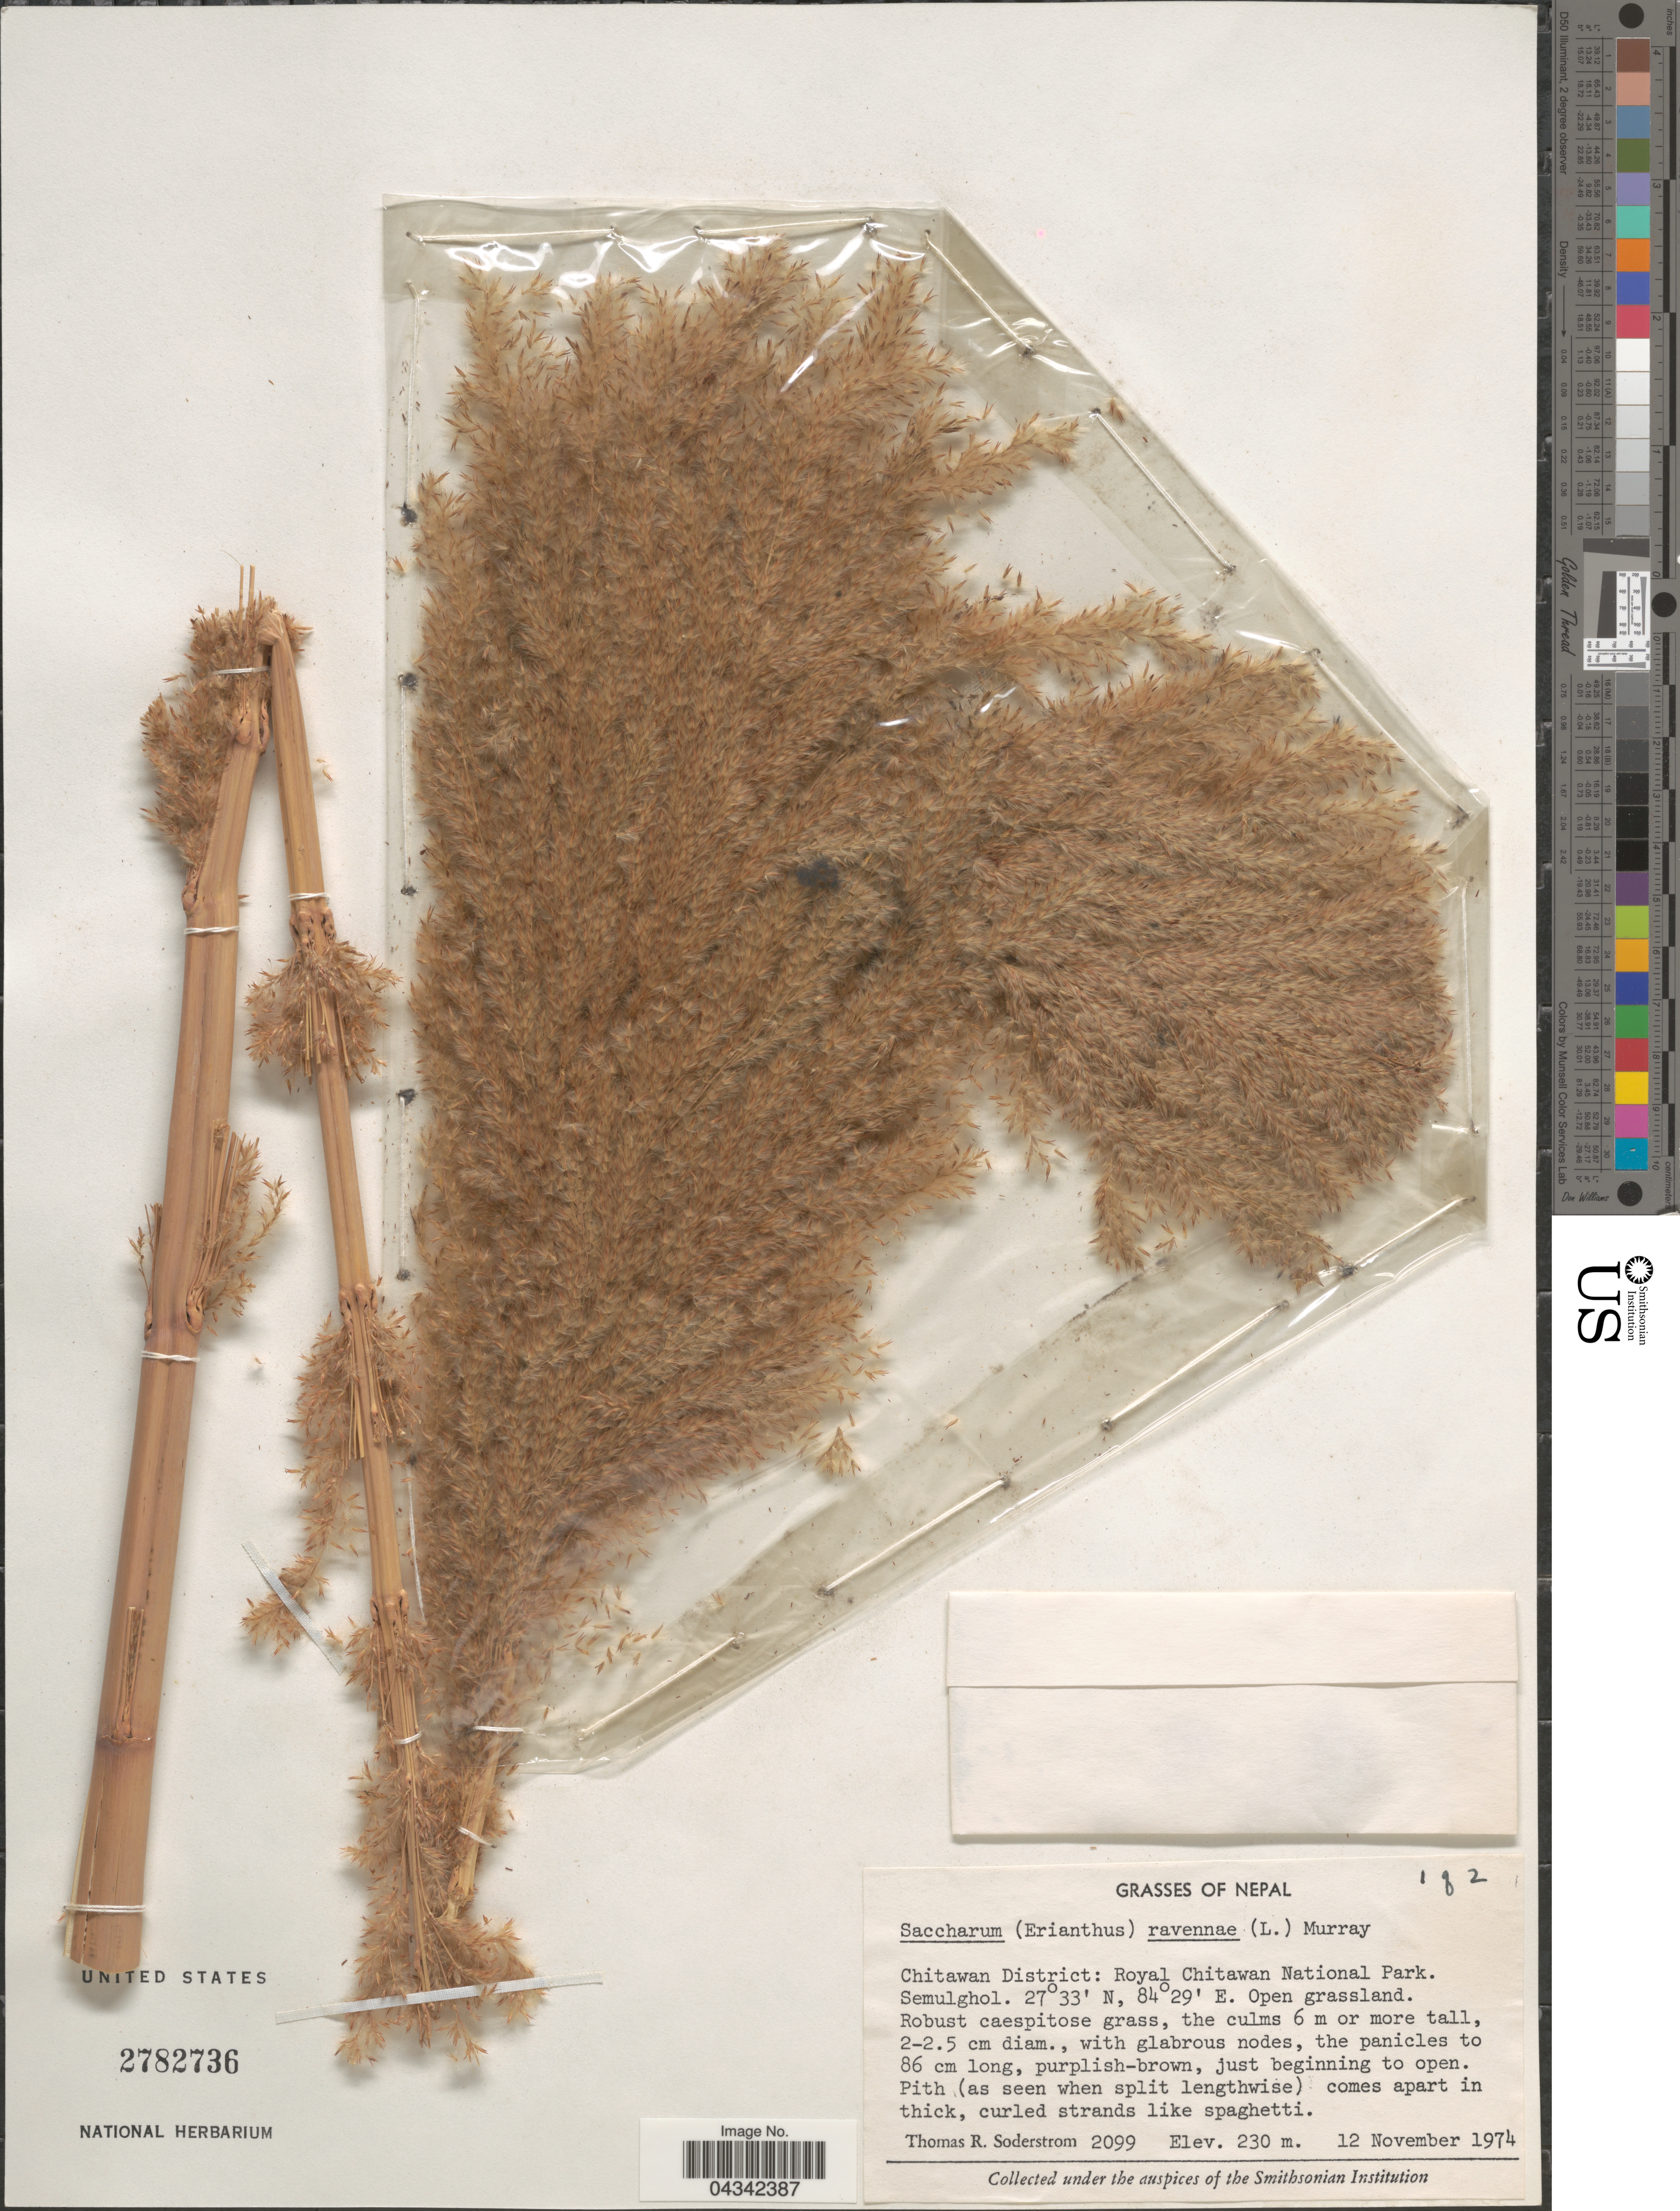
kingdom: Plantae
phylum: Tracheophyta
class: Liliopsida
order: Poales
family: Poaceae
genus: Tripidium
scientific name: Tripidium ravennae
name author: (L.) H. Scholz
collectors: T. R. Soderstrom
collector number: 2099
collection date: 1974-11-12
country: Nepal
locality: Chitawan District: Royal Chitawan National Park. Semulghol.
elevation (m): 230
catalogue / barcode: US 2782736